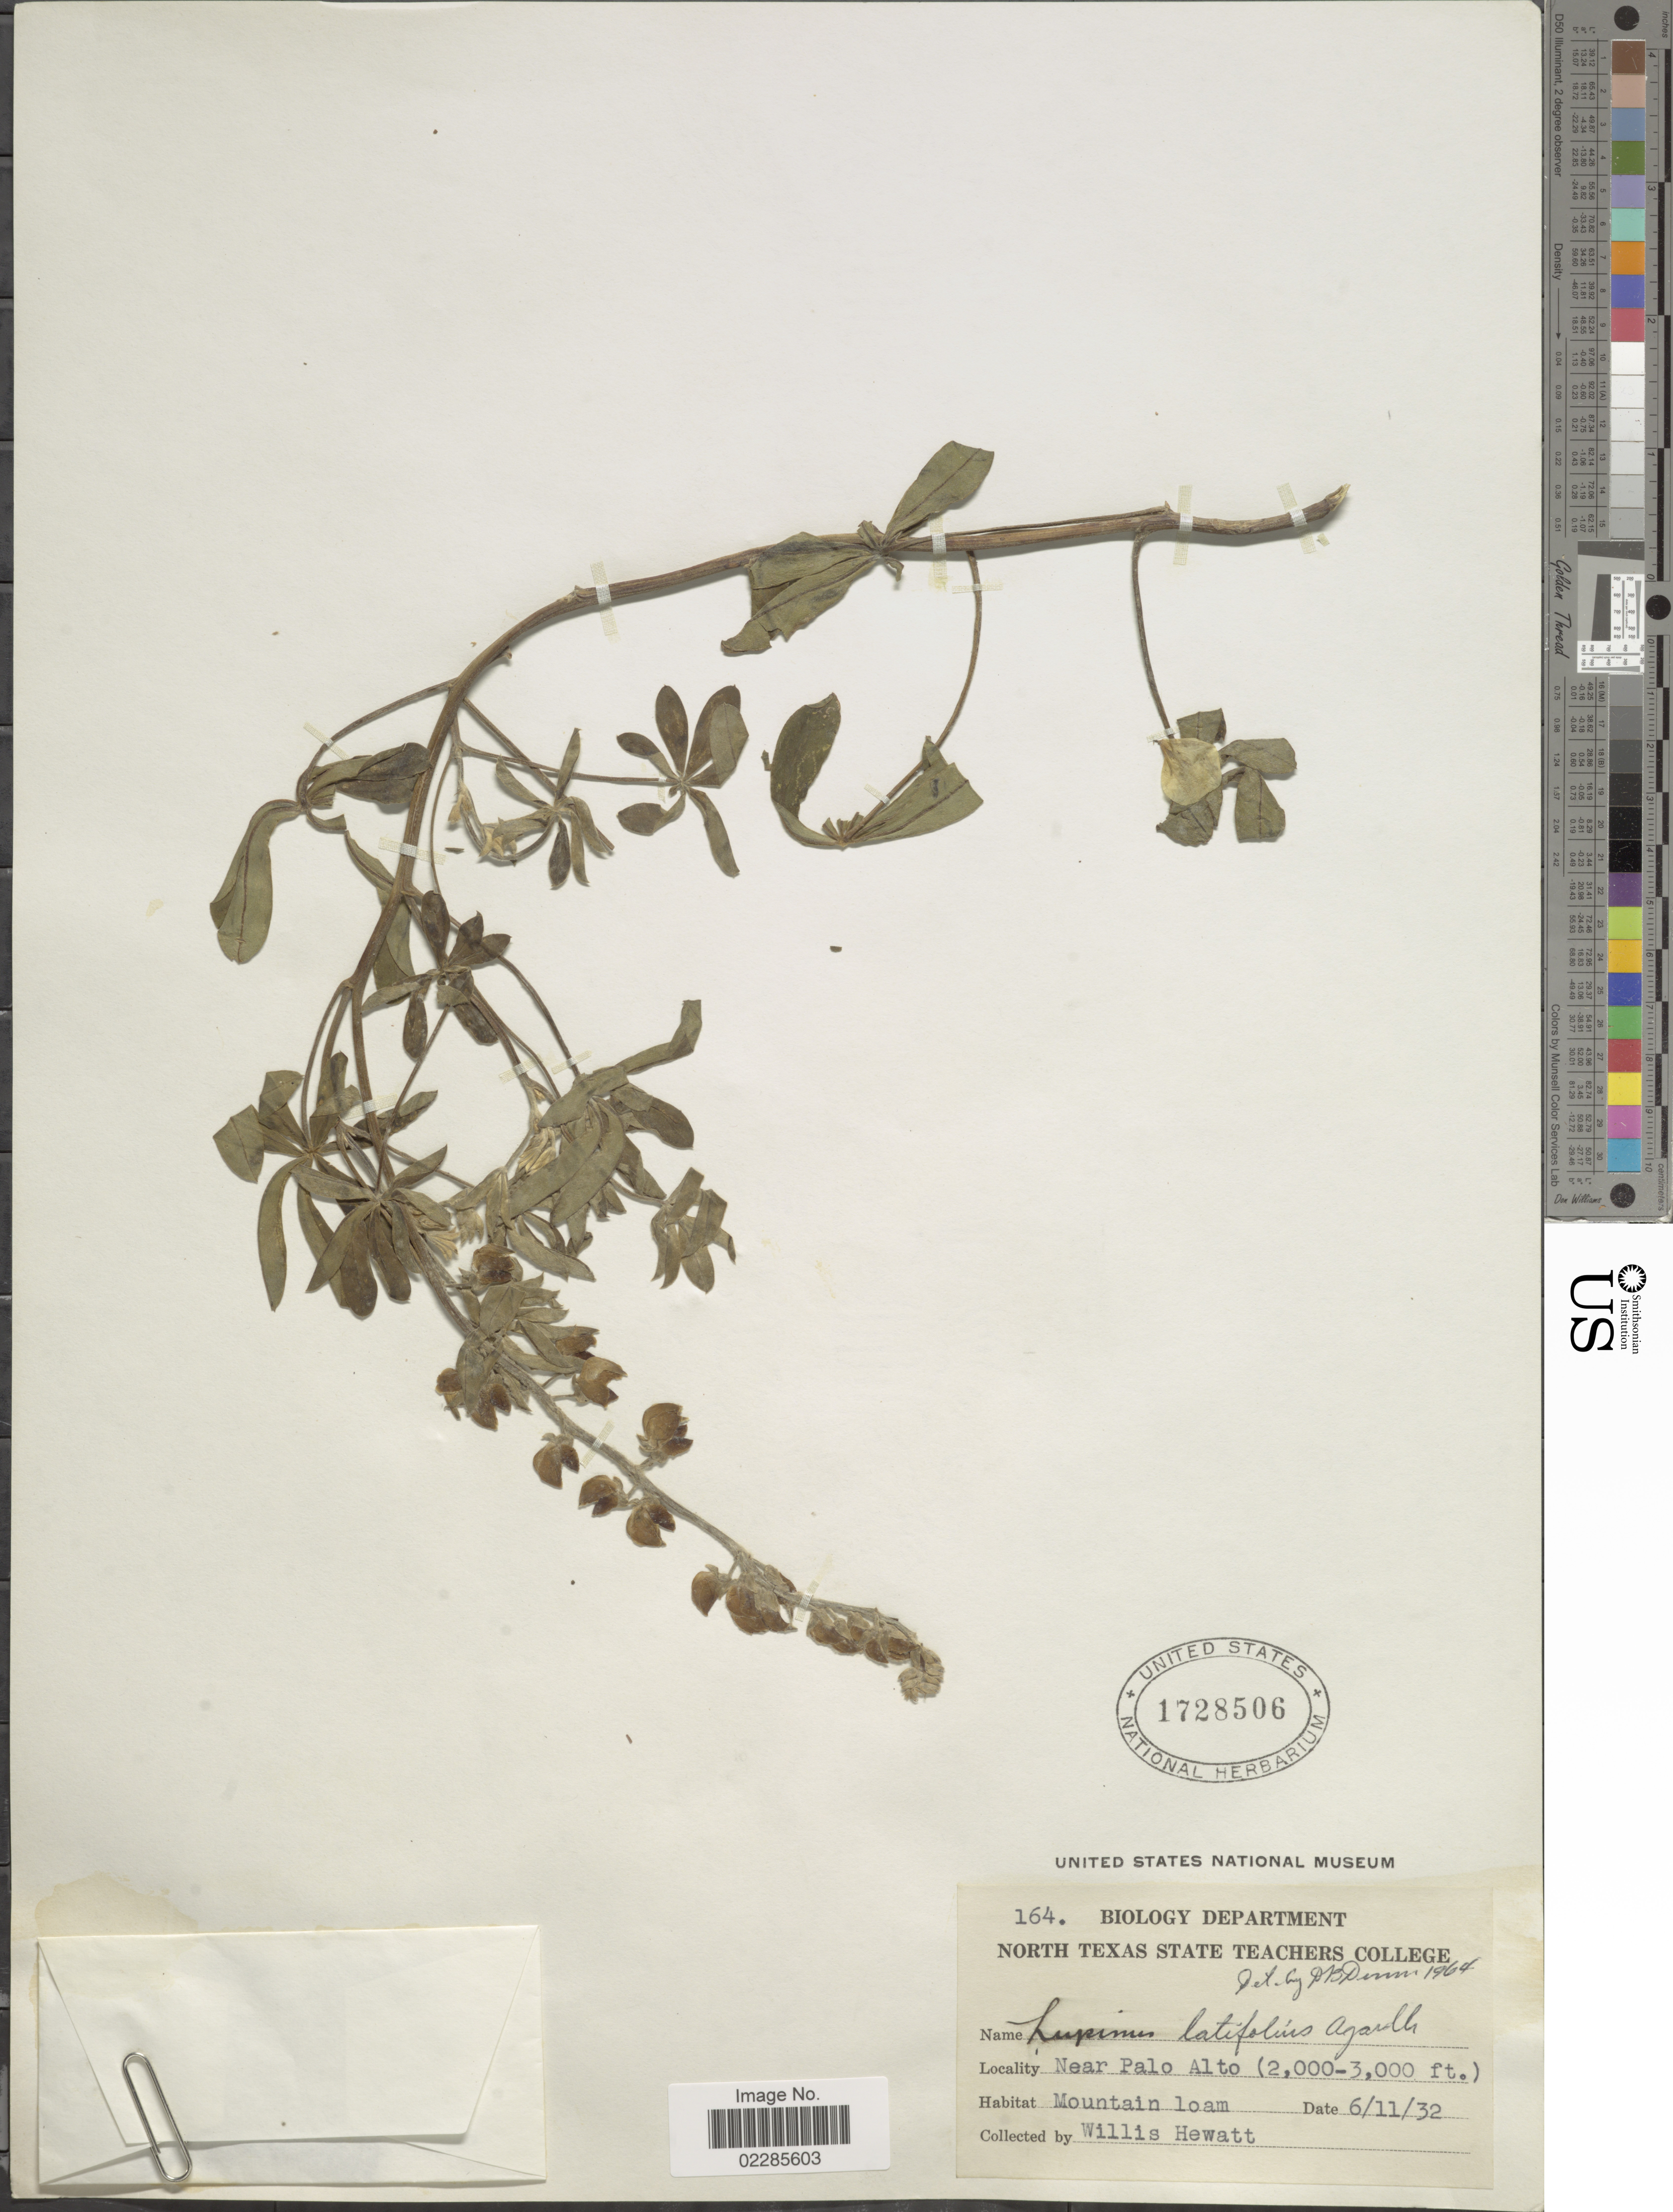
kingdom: Plantae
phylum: Tracheophyta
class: Magnoliopsida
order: Fabales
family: Fabaceae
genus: Lupinus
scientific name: Lupinus latifolius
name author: Lindl. ex J. Agardh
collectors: W. Hewatt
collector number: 164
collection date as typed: Transcribed d/m/y: 11/6/32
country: United States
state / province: California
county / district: Santa Clara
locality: Near Palo Alto, Mountain loam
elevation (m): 610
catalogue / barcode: US 1728506